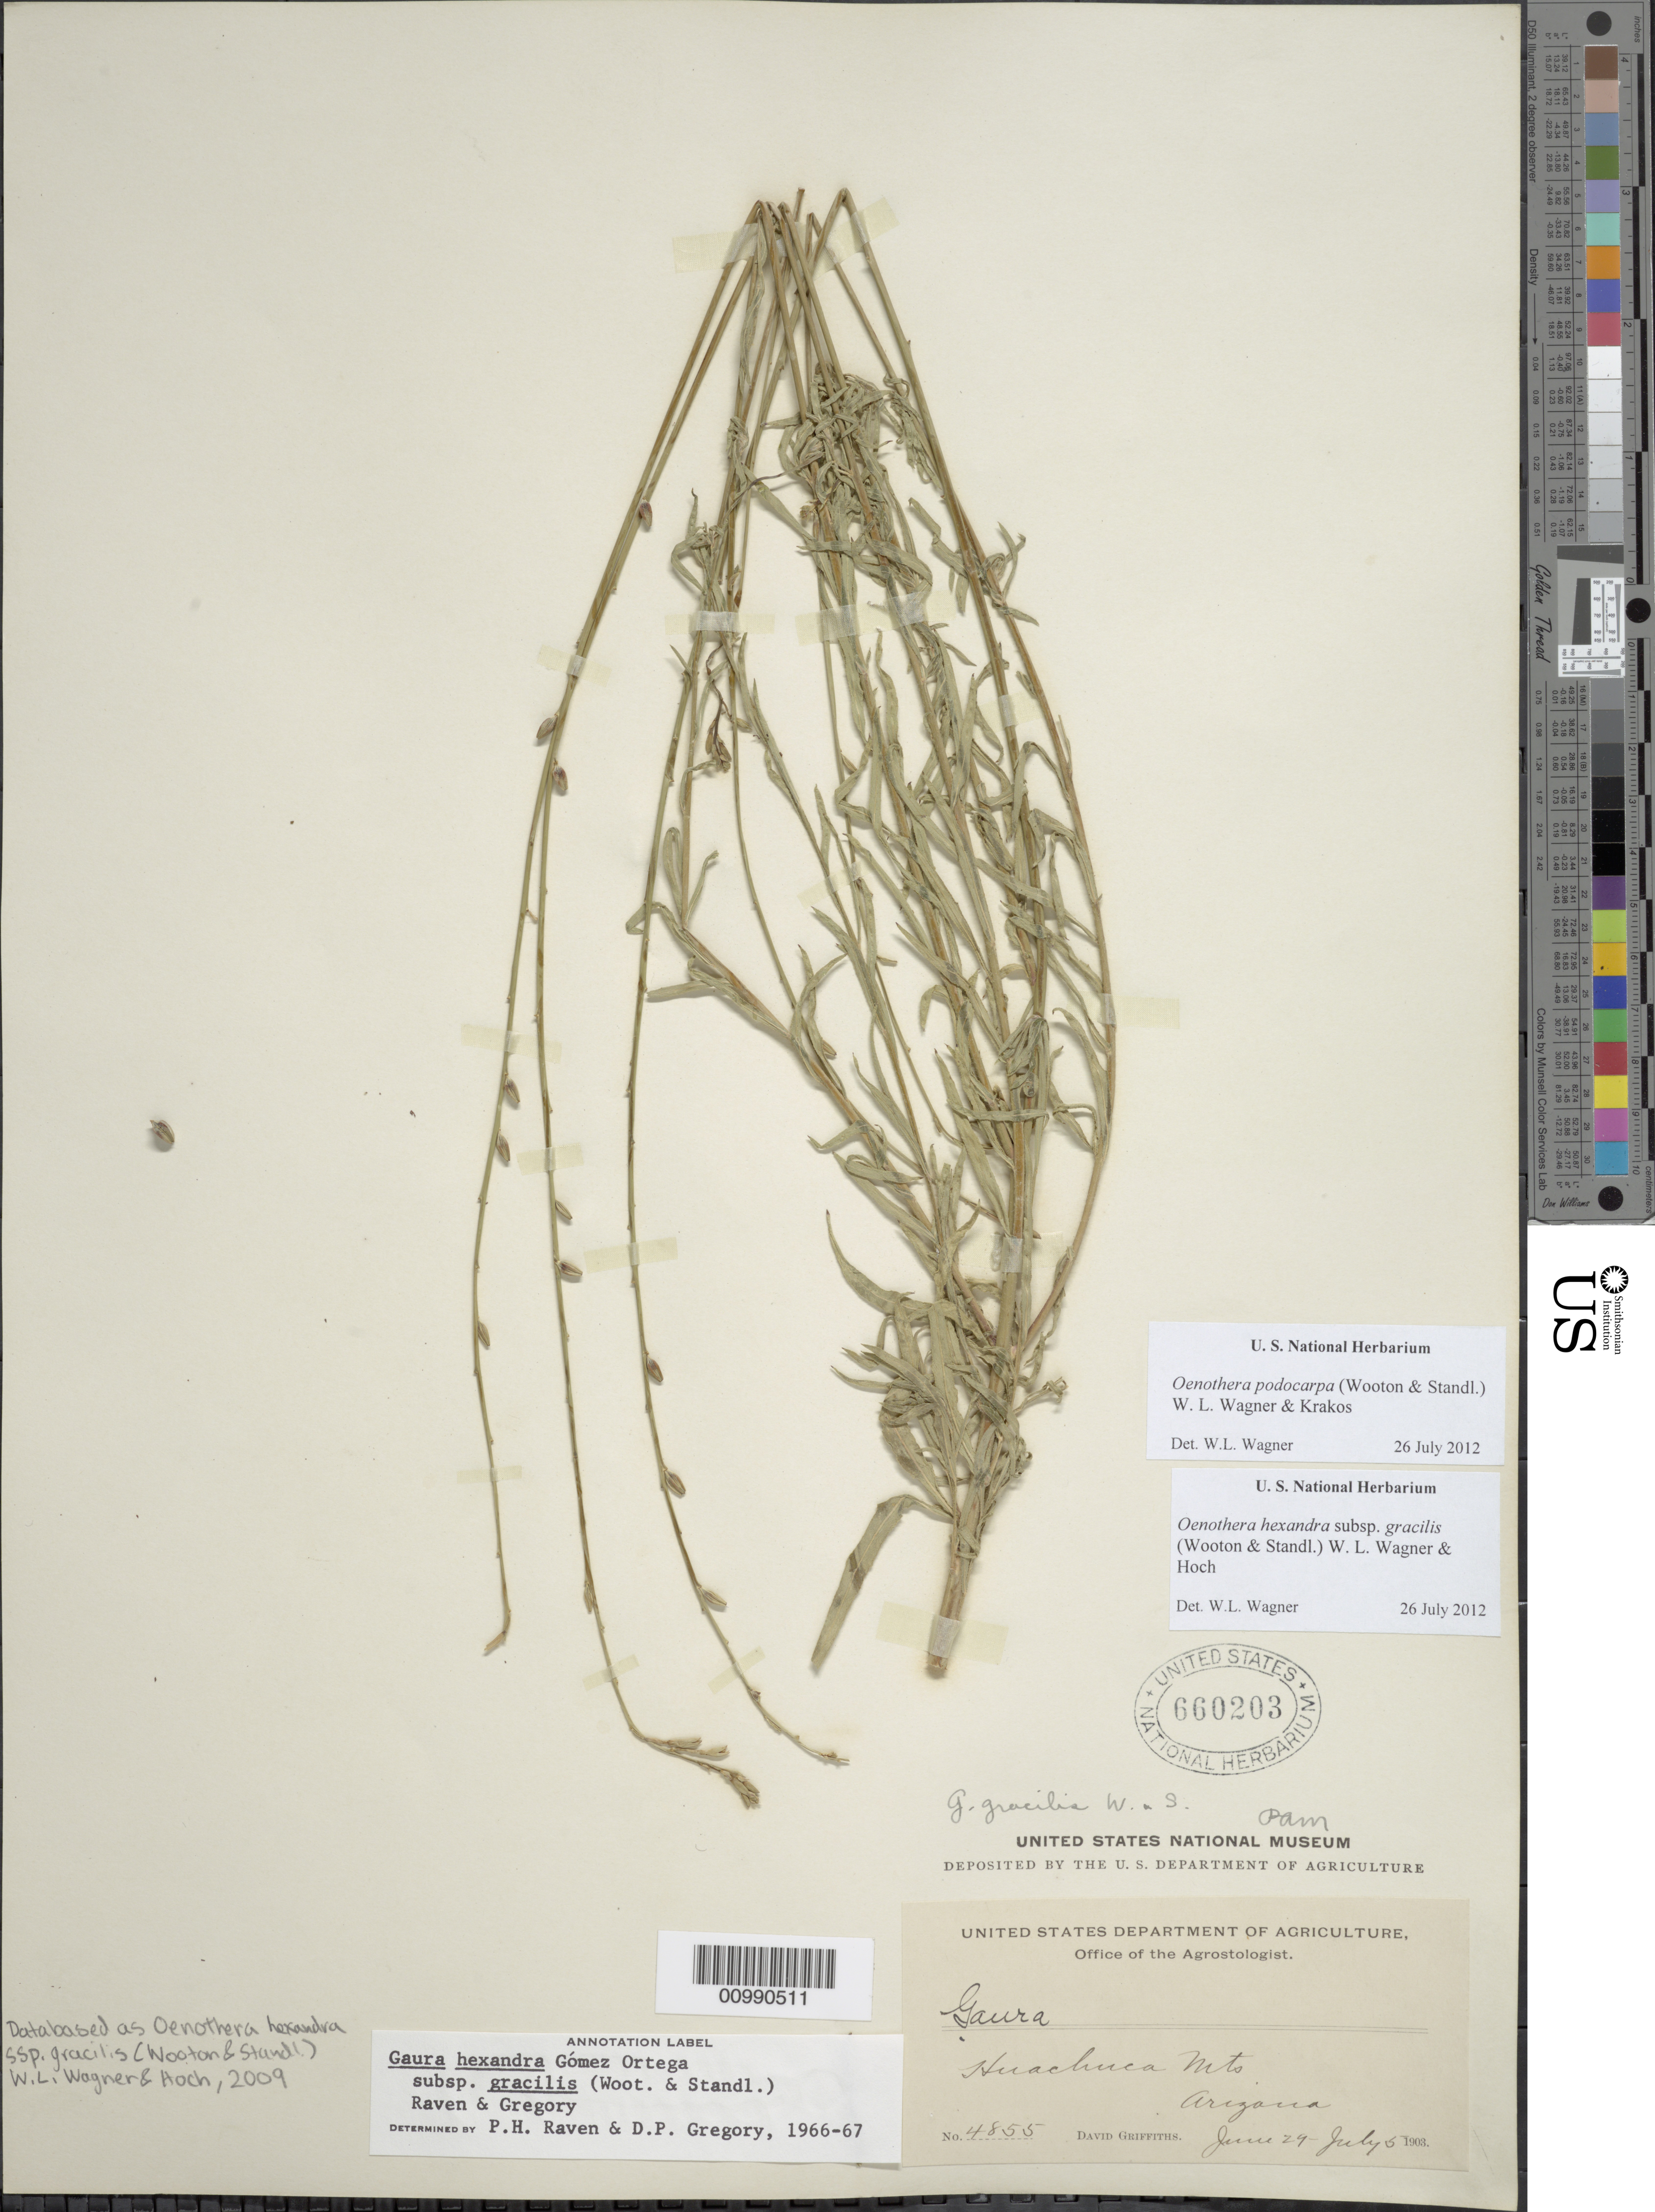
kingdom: Plantae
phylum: Tracheophyta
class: Magnoliopsida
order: Myrtales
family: Onagraceae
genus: Oenothera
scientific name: Oenothera podocarpa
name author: (Wooton & Standl.) Krakos & W.L. Wagner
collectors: D. Griffiths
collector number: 4855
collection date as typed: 29 Jun 1903 to 05 Jul 1903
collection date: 1903-06-29/1903-07-05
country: United States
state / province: Arizona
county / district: Cochise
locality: Huachuca Mts.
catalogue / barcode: US 660203